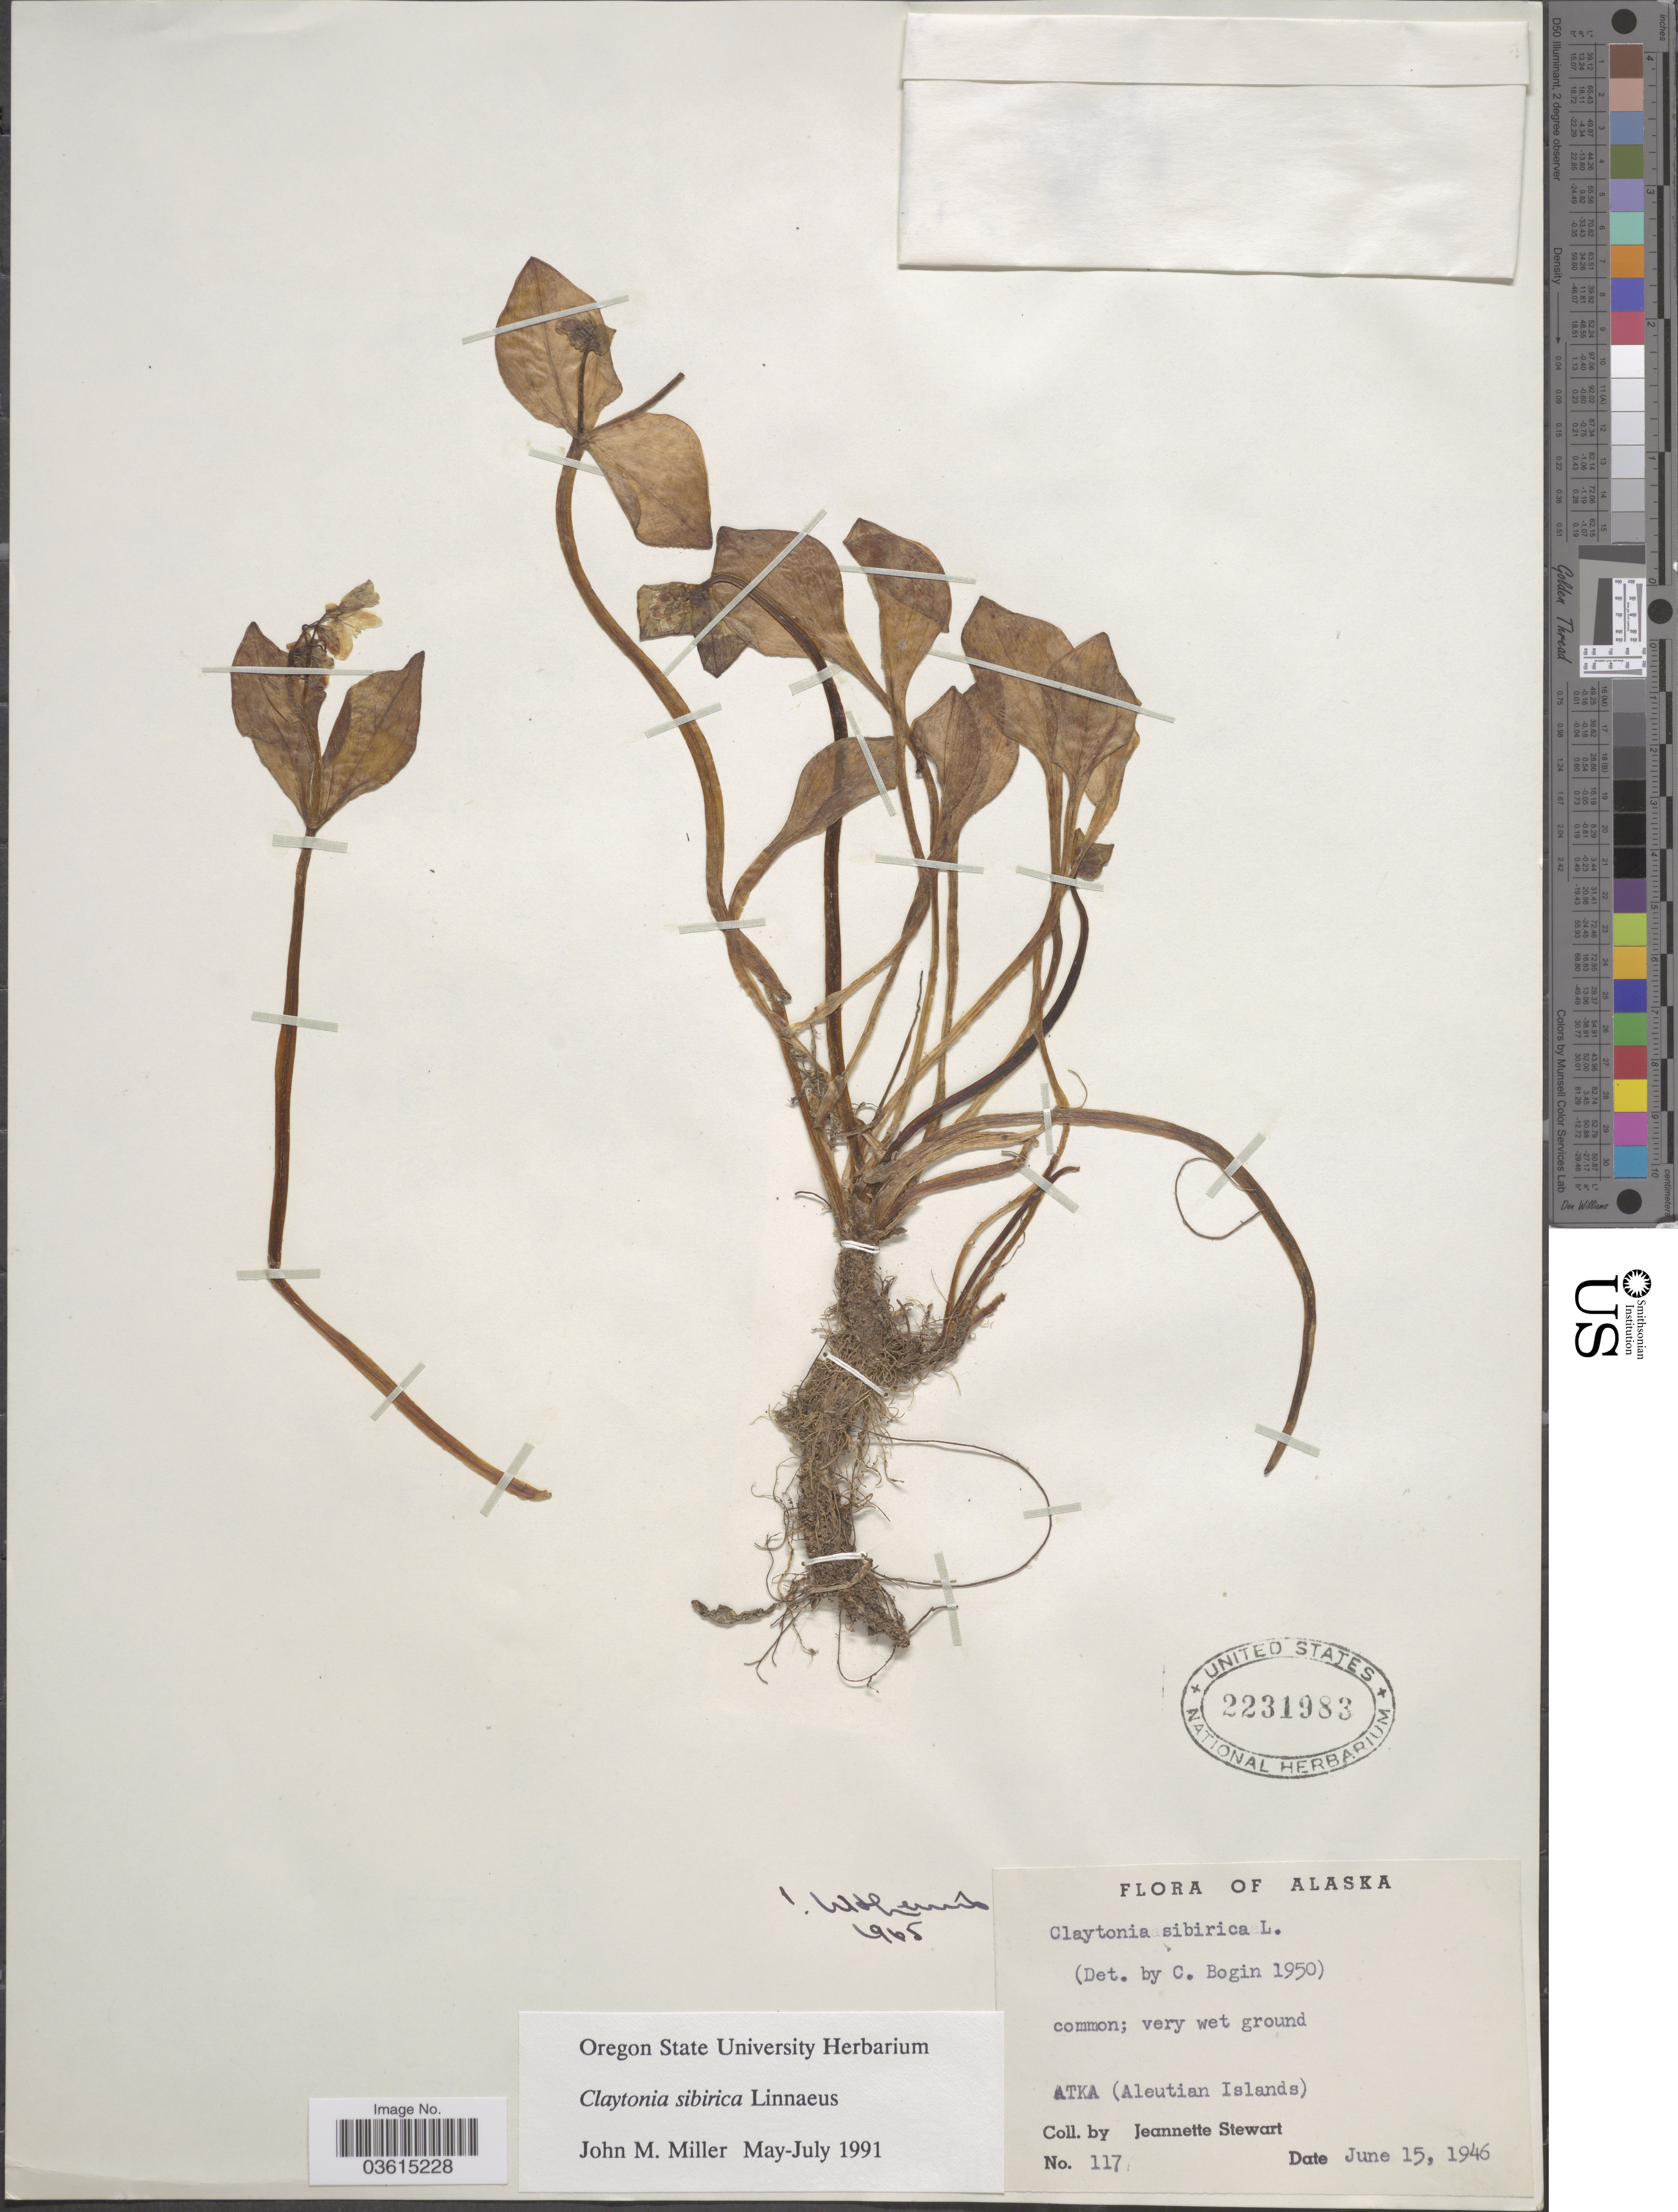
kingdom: Plantae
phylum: Tracheophyta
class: Magnoliopsida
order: Caryophyllales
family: Montiaceae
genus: Claytonia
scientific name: Claytonia sibirica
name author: L.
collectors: J. Stewart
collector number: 117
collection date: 1946-06-15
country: United States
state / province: Alaska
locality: Atka (Aleutian Islands).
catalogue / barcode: US 2231983